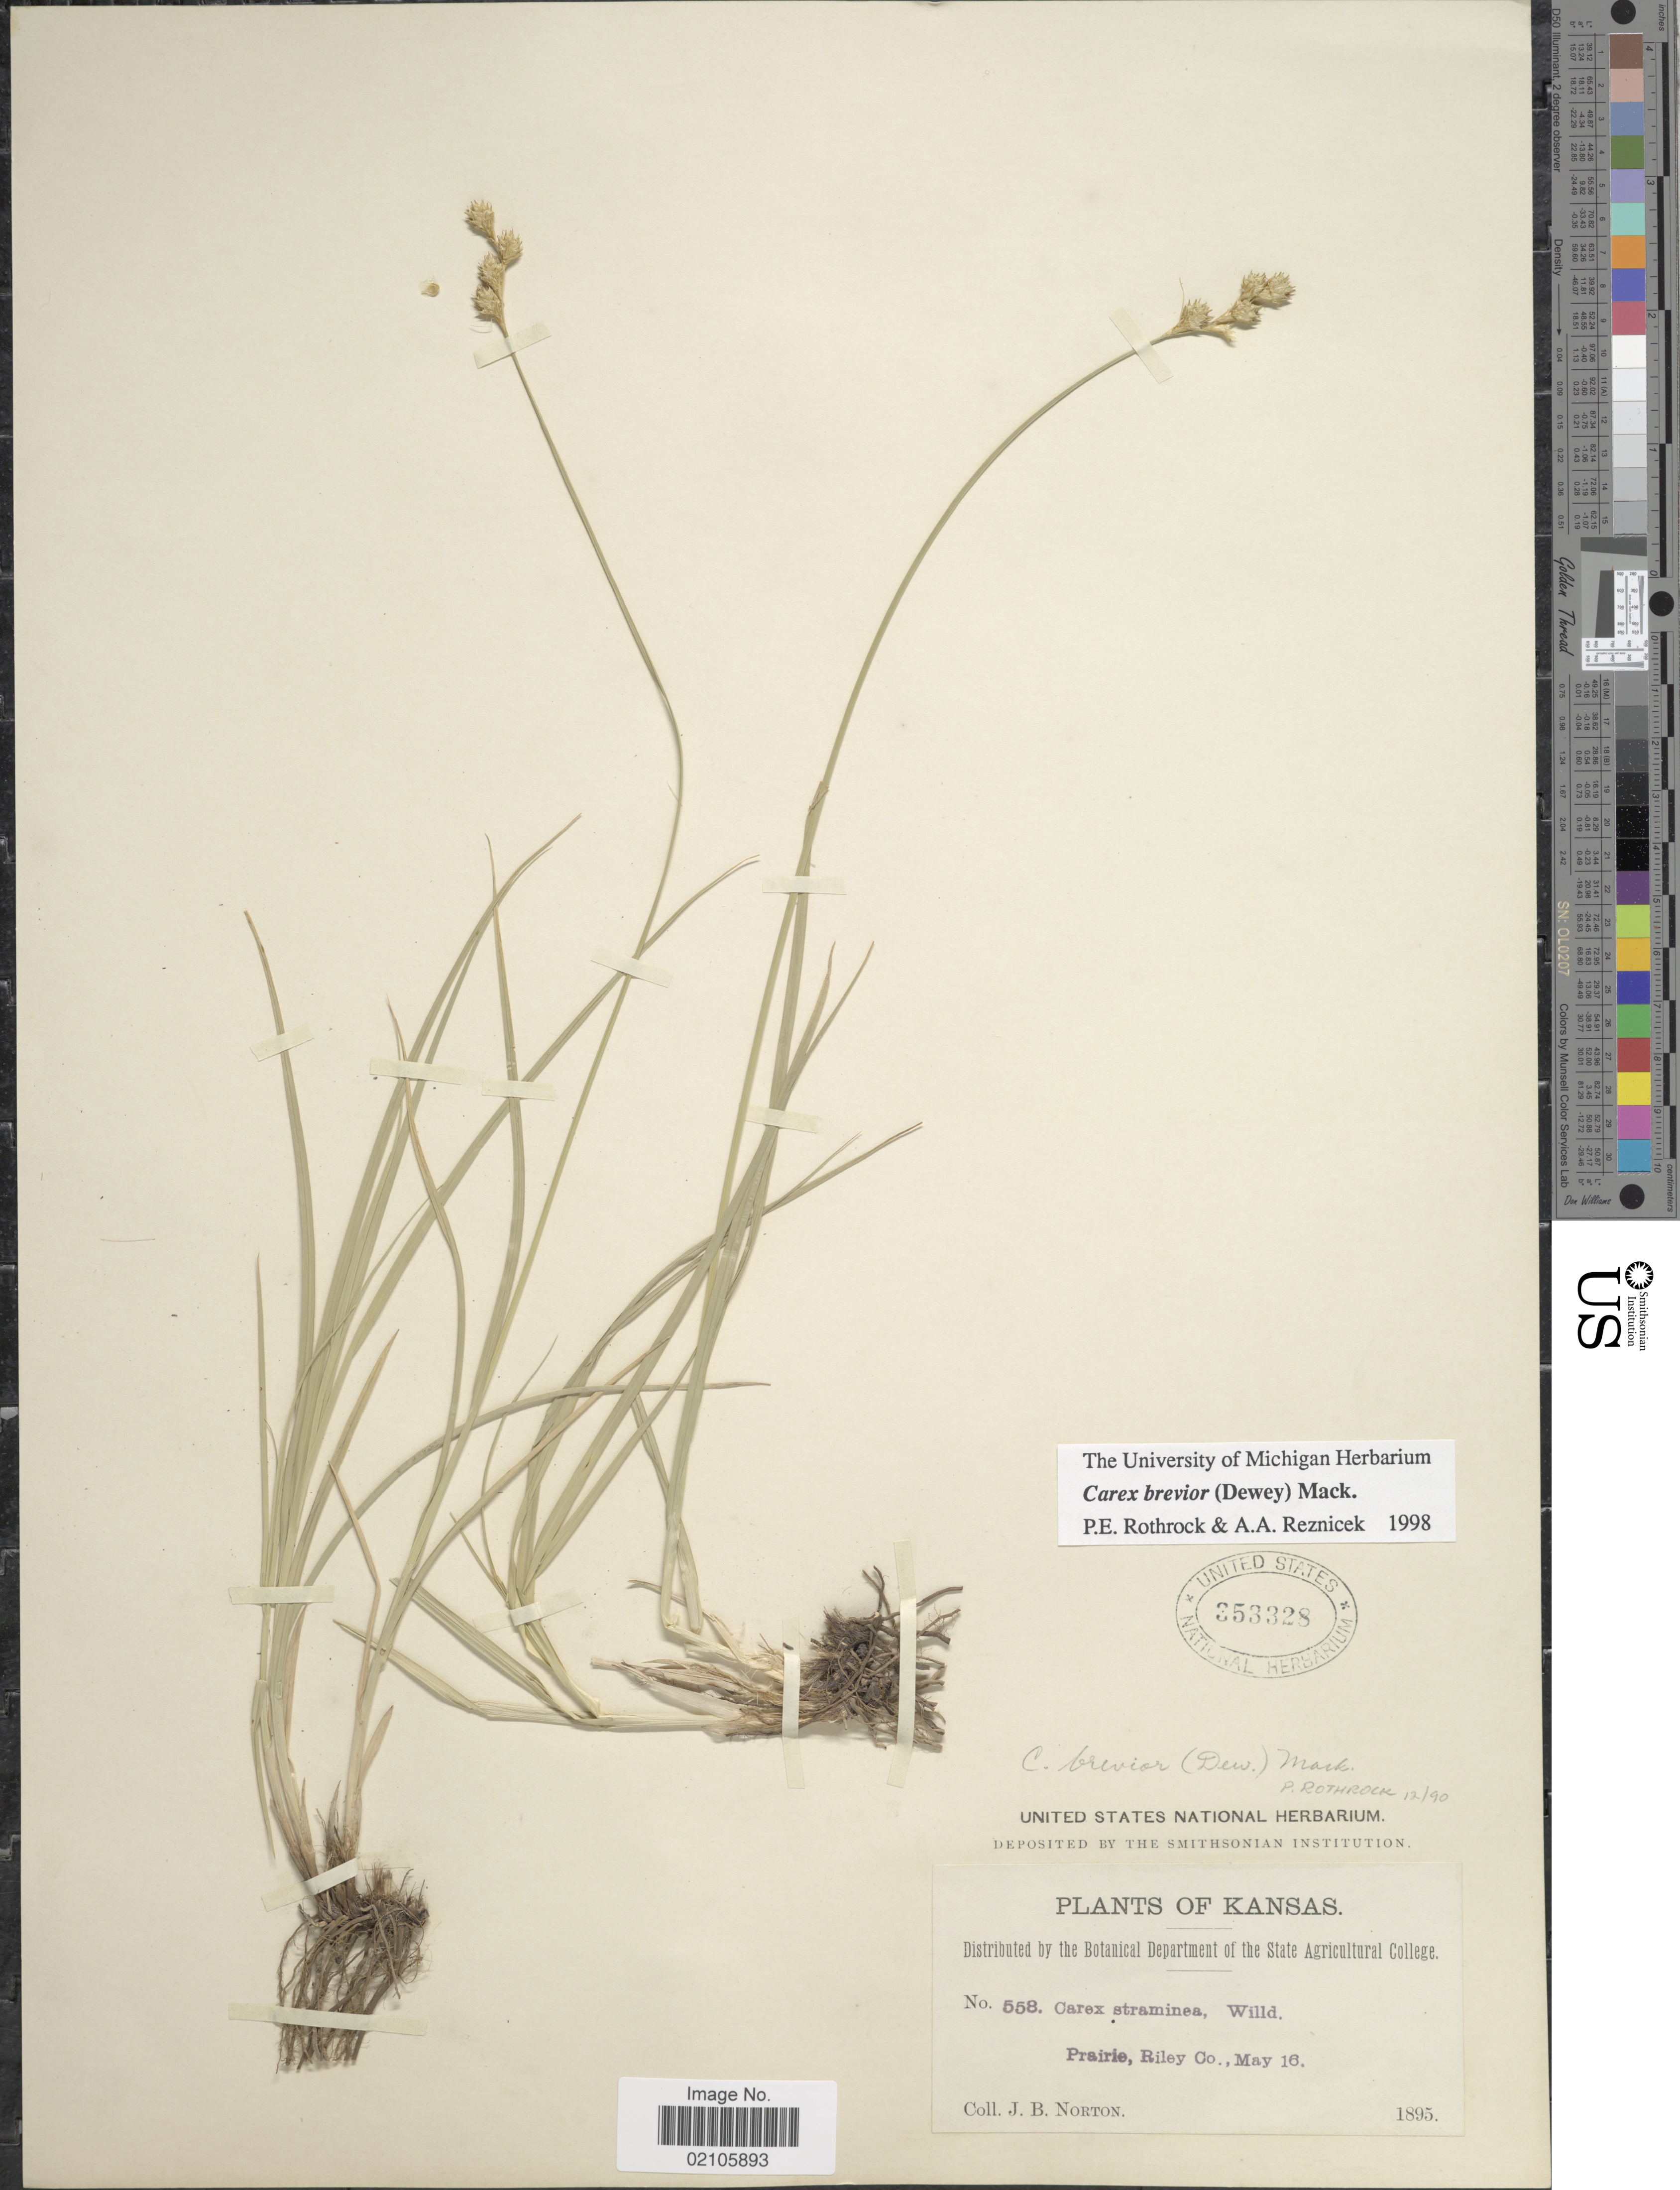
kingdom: Plantae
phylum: Tracheophyta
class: Liliopsida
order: Poales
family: Cyperaceae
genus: Carex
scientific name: Carex brevior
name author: (Dewey) Mack. ex Lunell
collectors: J. B. Norton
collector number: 558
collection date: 1895-05-16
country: United States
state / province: Kansas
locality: Prairie, Riley Co.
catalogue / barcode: US 353328